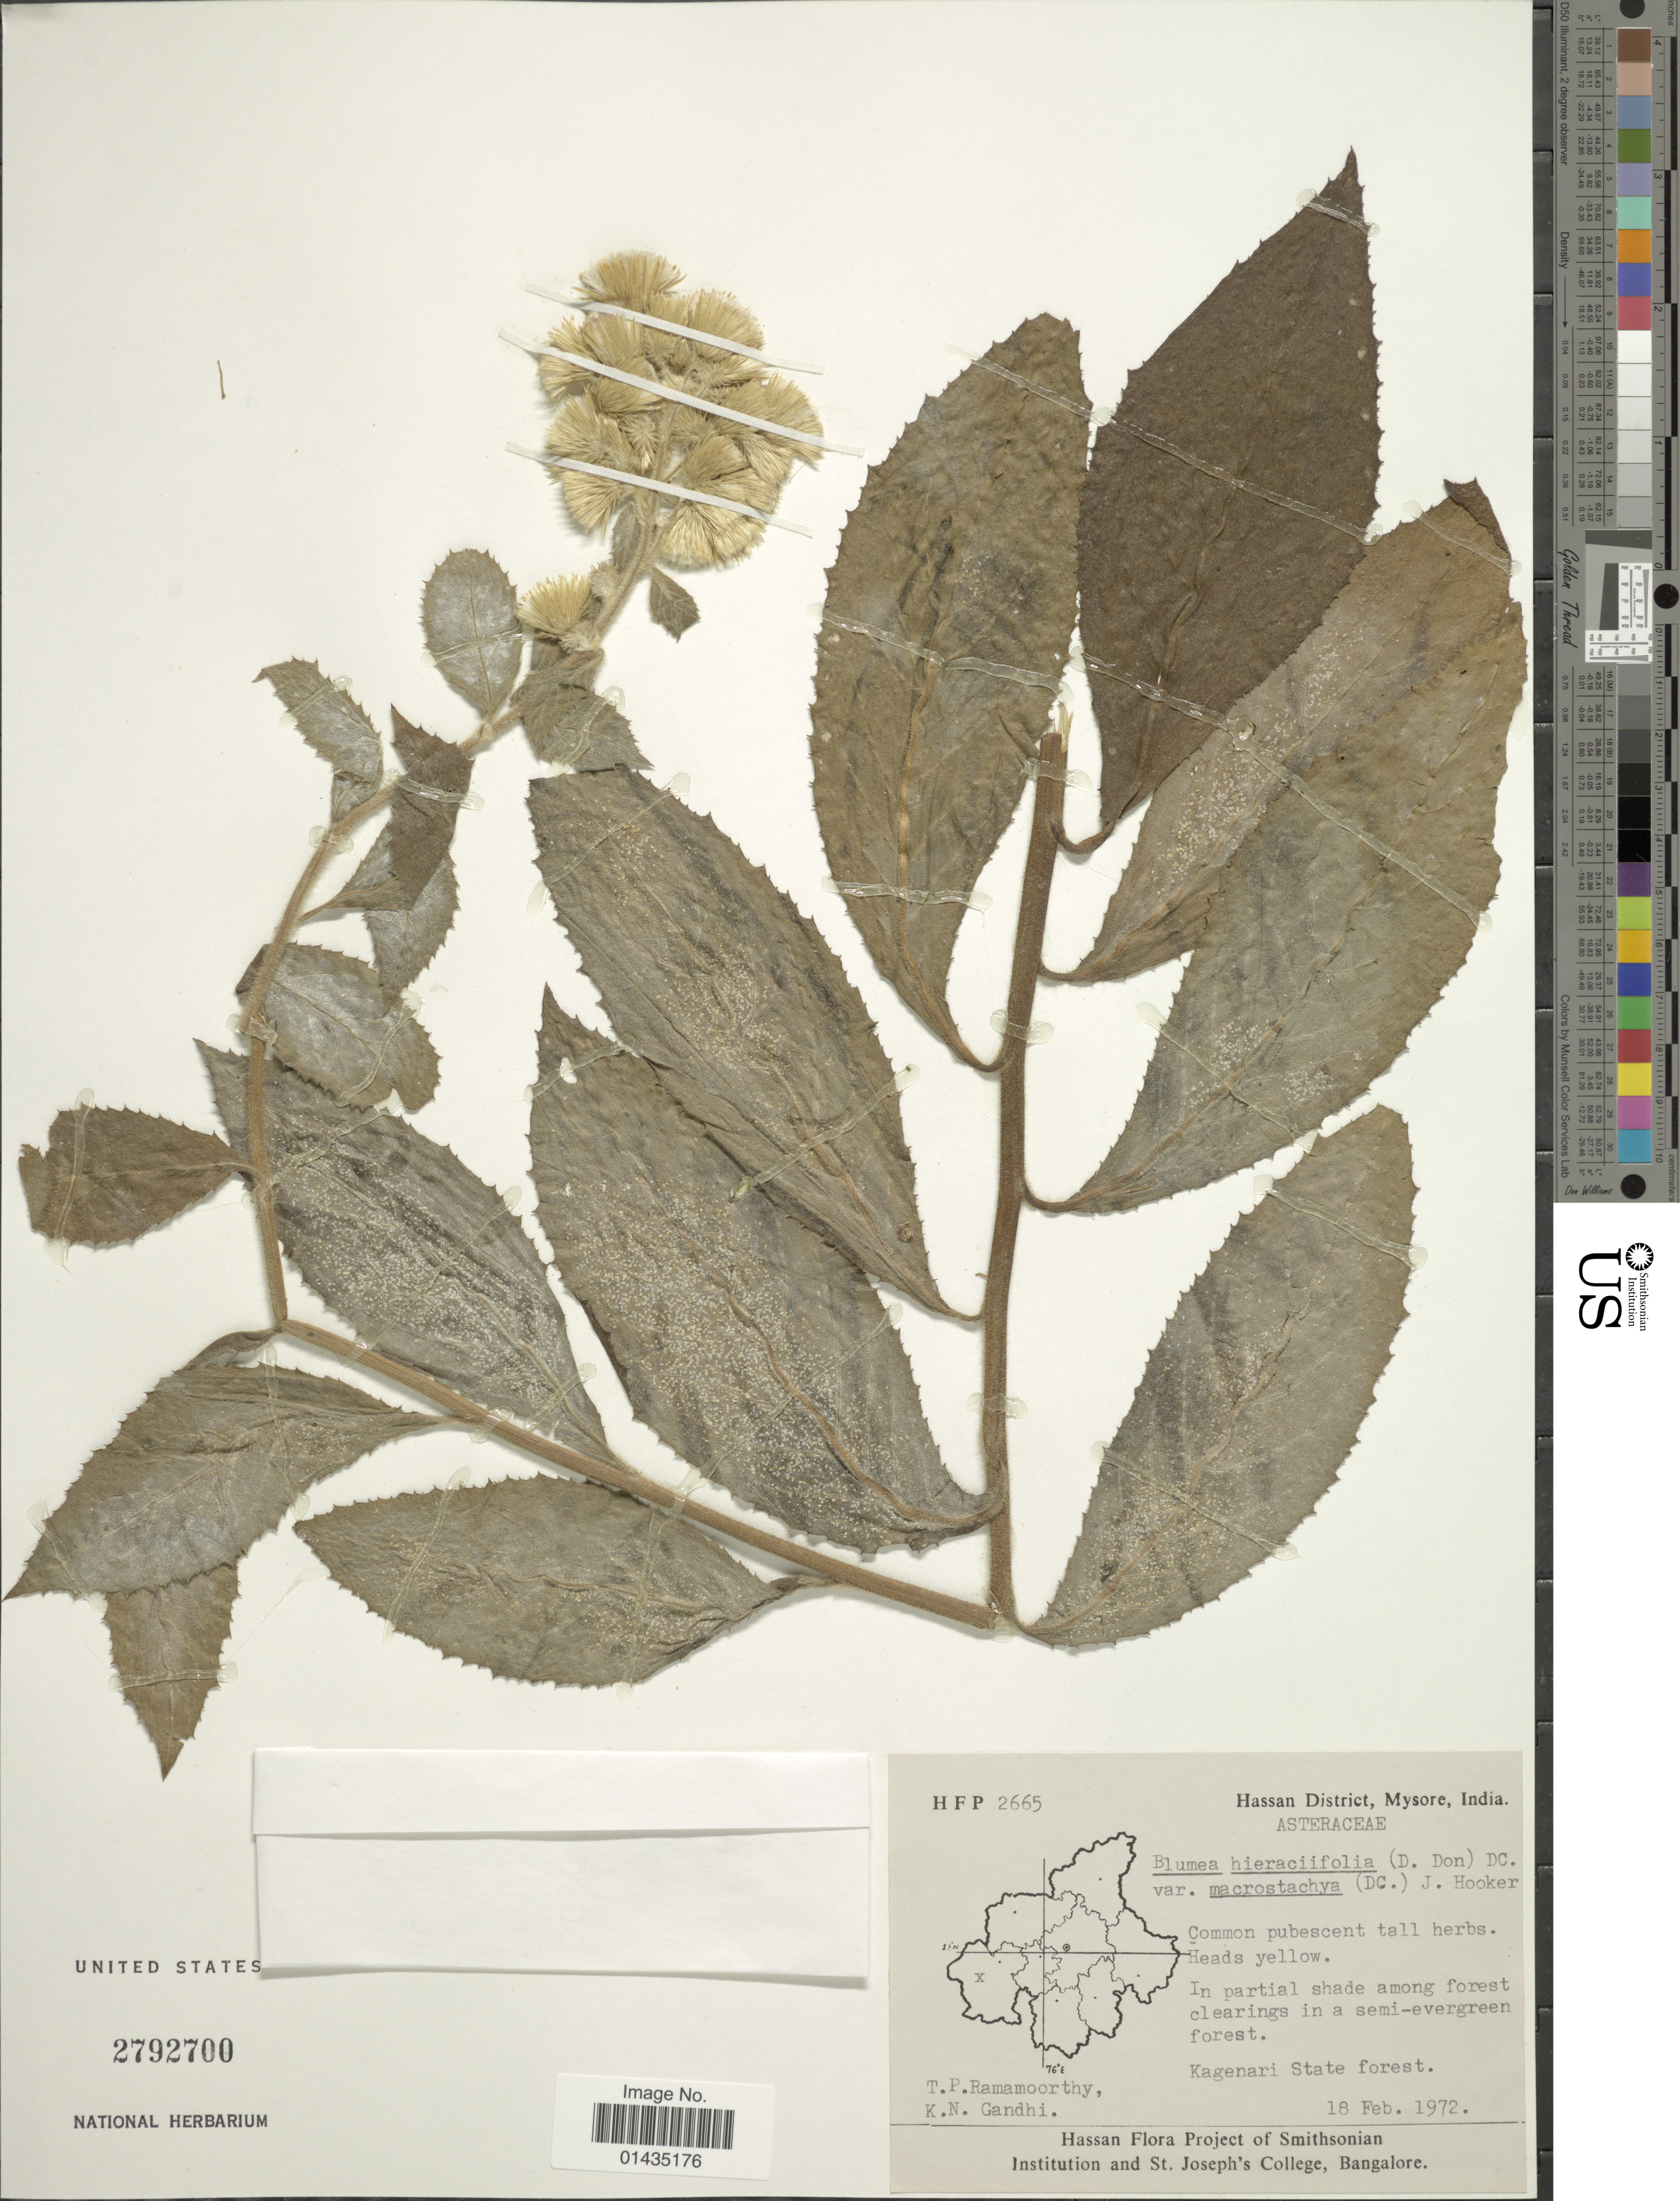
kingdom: Plantae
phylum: Tracheophyta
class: Magnoliopsida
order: Asterales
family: Asteraceae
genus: Blumea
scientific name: Blumea hieraciifolia var. macrostachya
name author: (DC.) Hook. f.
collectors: T. P. Ramamoorthy & K. N. Gandhi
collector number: HFP2665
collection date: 1972-02-18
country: India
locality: Hassan District, Mysore, Kagenari State Forest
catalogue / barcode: US 2792700